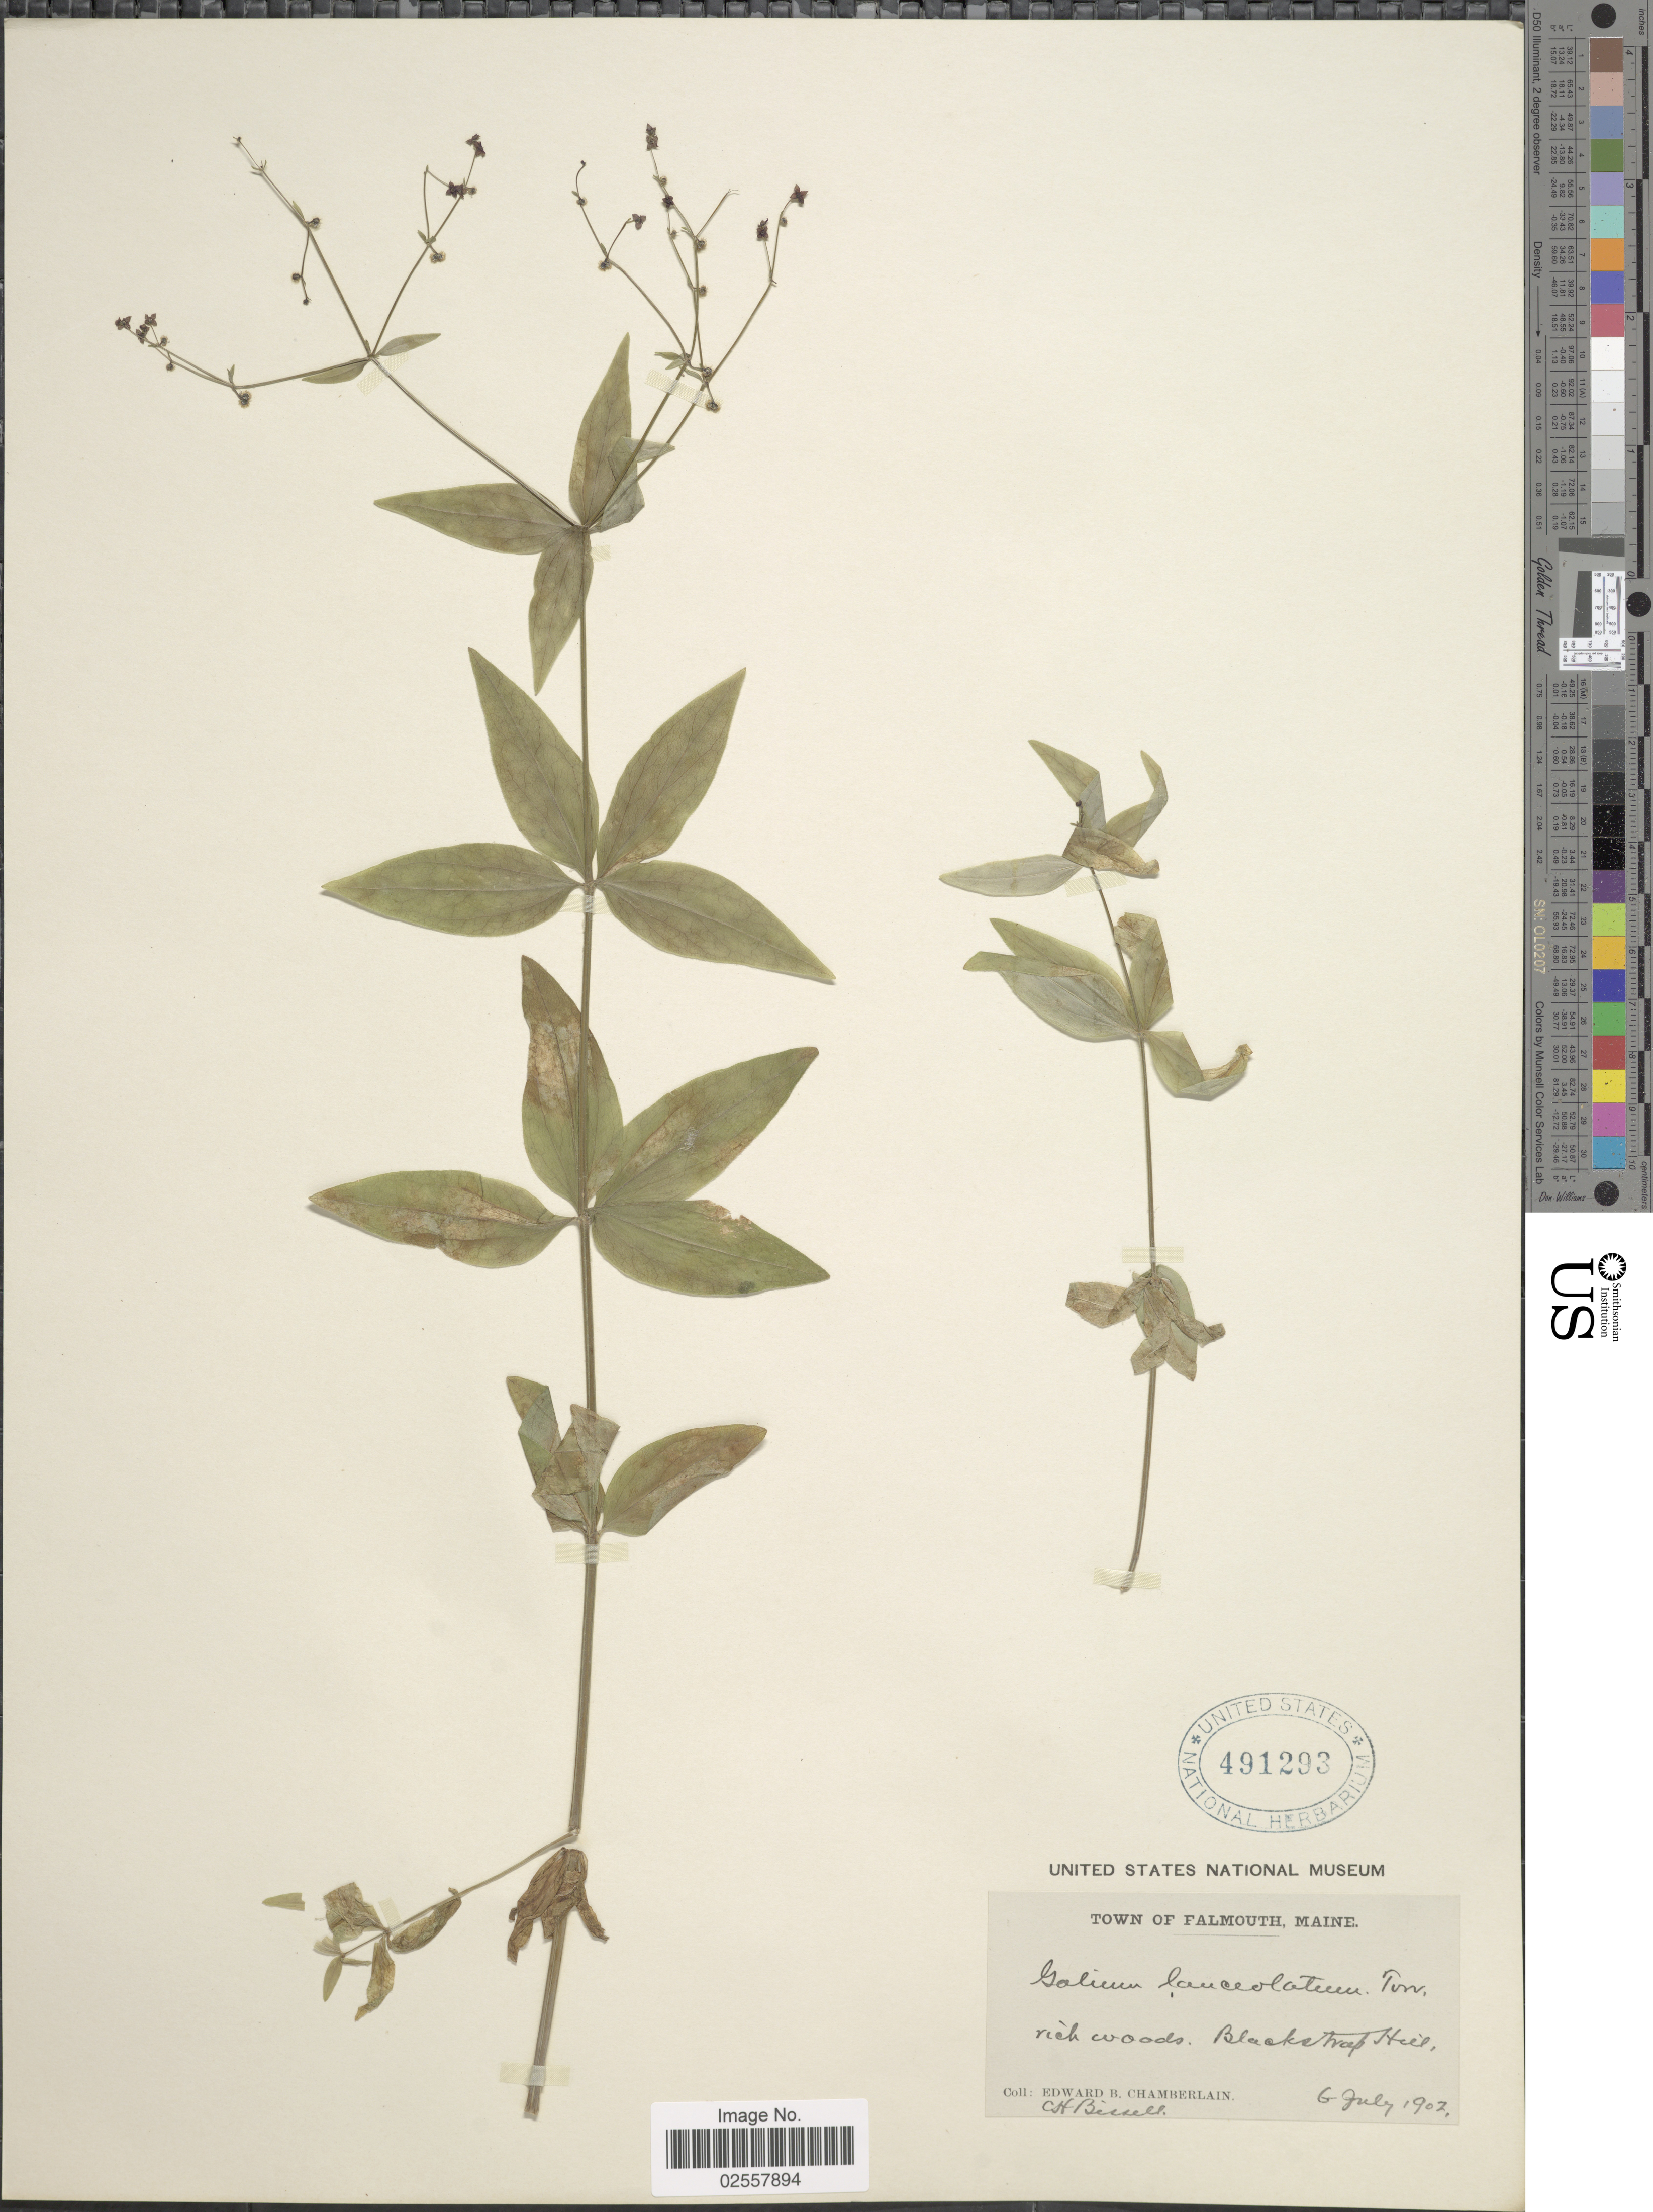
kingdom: Plantae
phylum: Tracheophyta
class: Magnoliopsida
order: Gentianales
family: Rubiaceae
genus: Galium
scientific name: Galium lanceolatum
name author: (Torr. & A. Gray) Torr.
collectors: E. Chamberlain & C. Bissell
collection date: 1902-07-06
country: United States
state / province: Maine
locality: Town of Falmouth, Blackstrap Hill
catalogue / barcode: US 491293